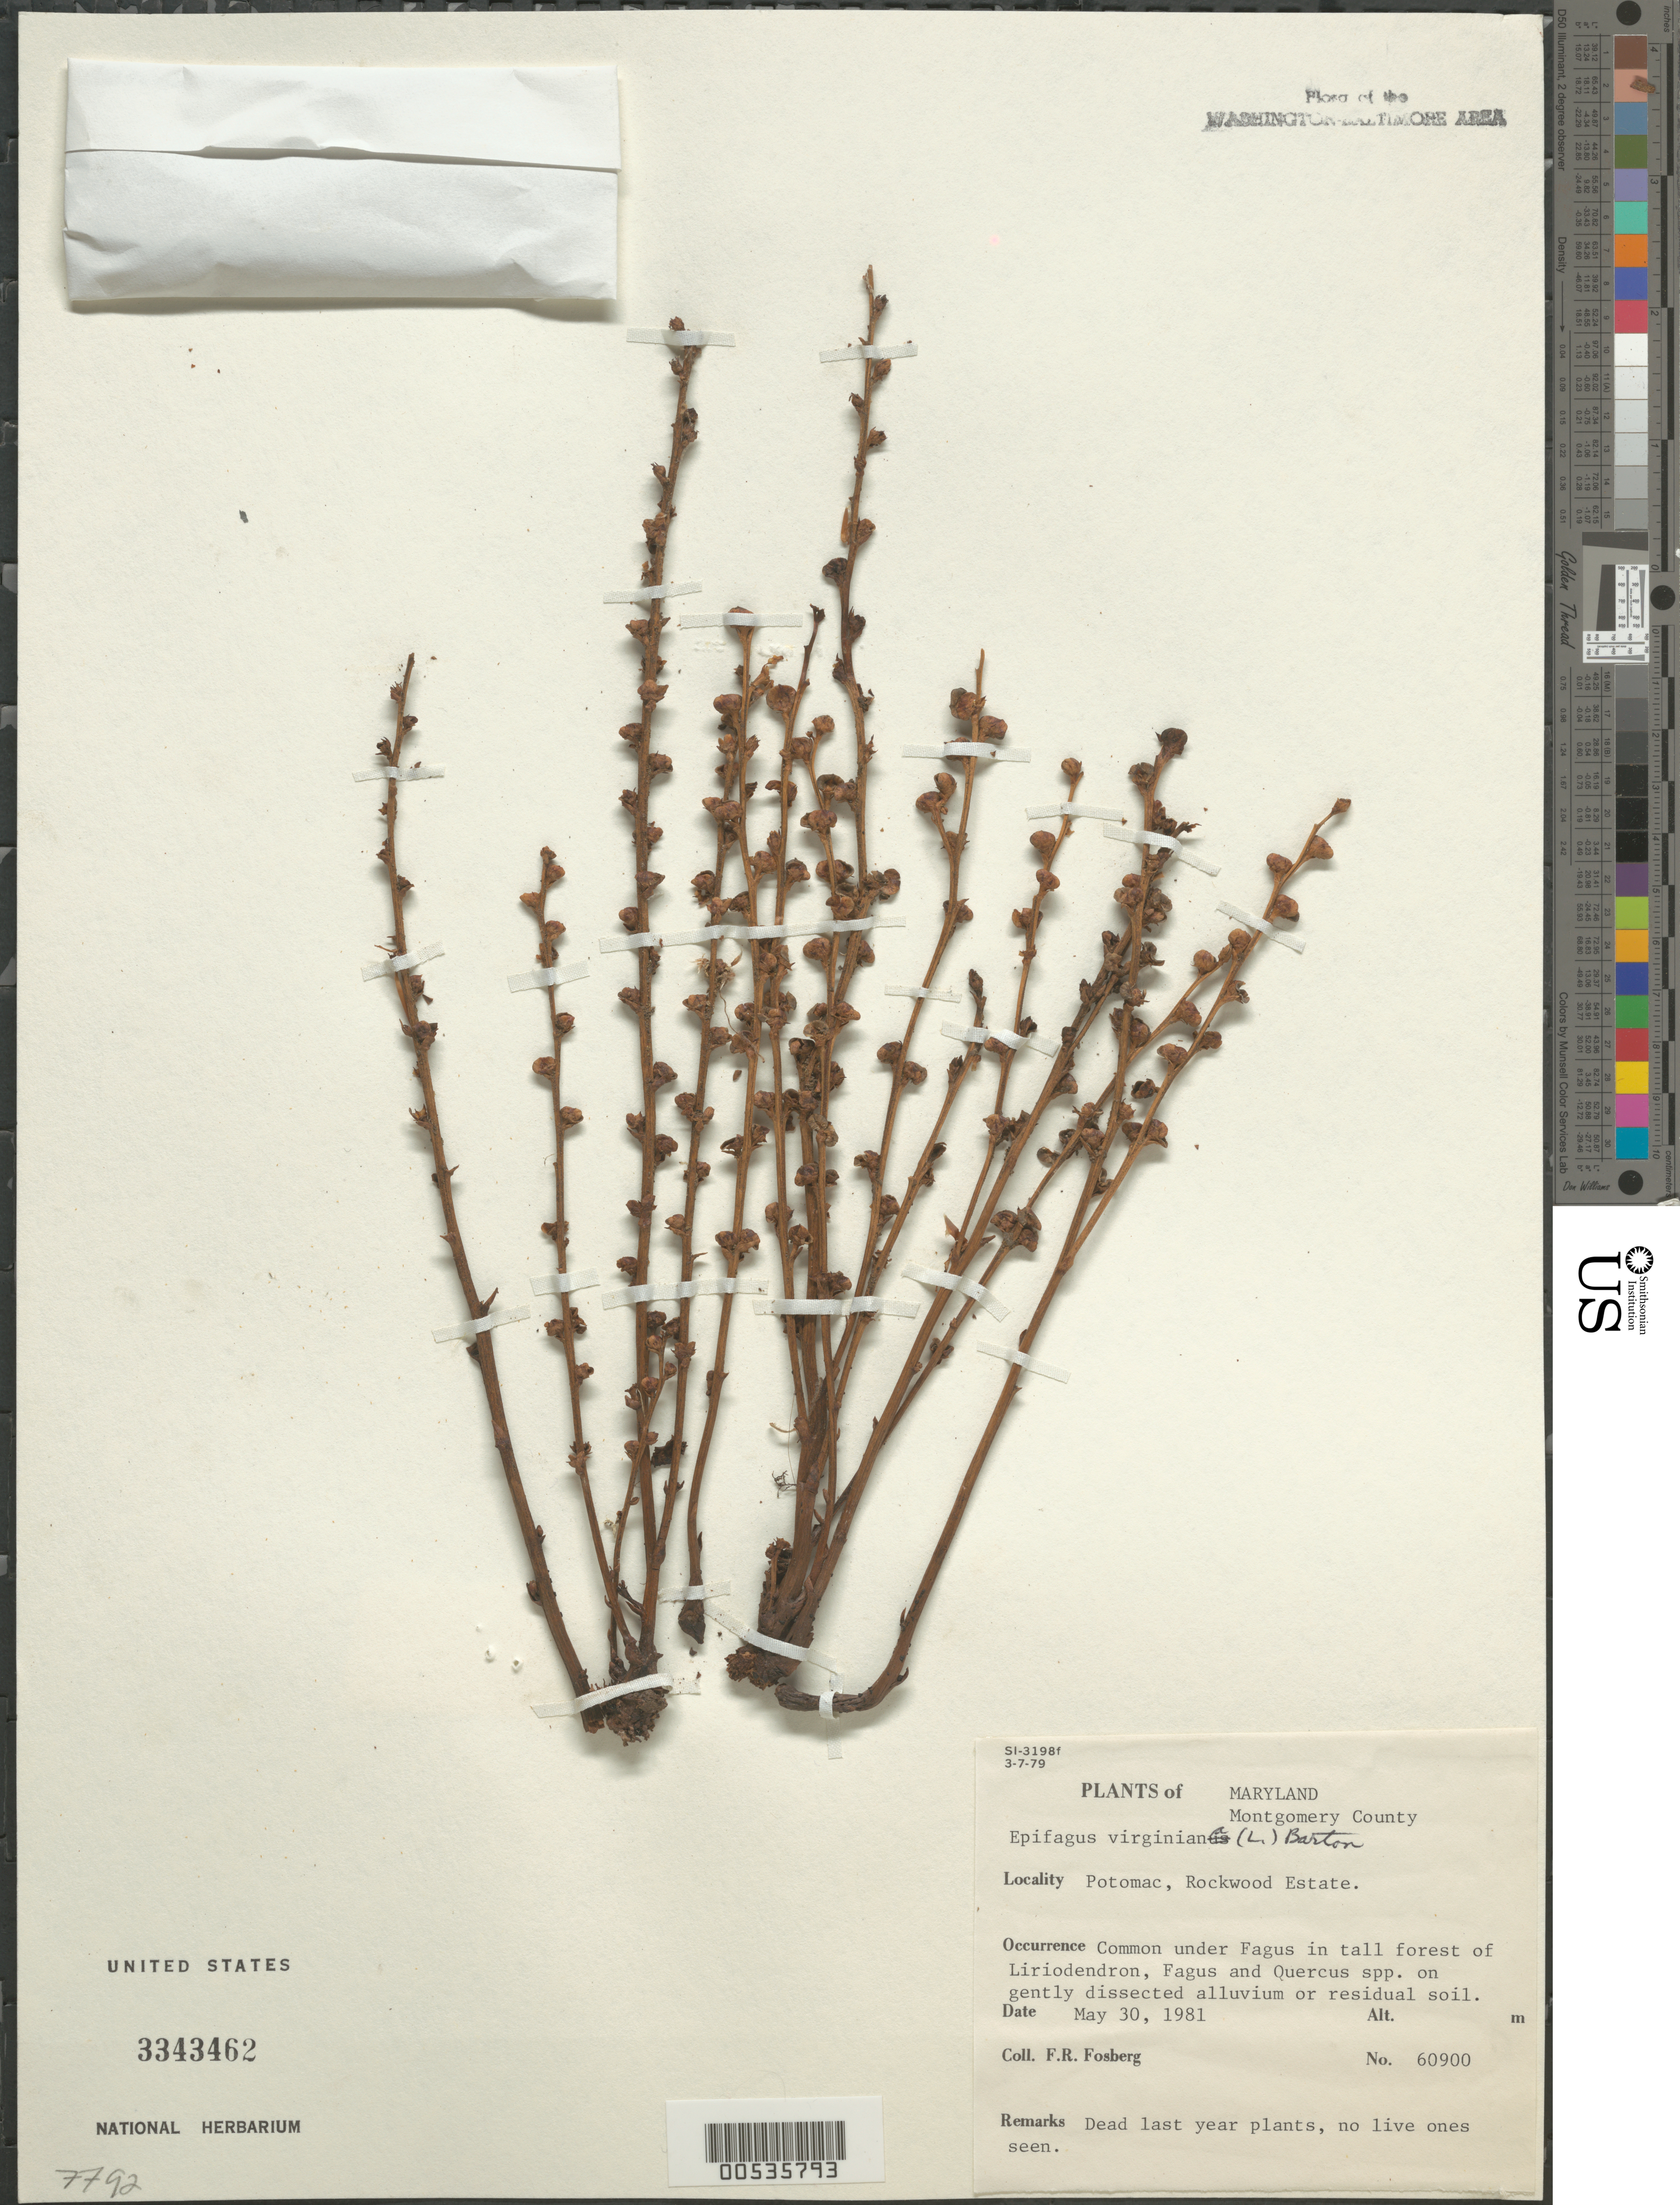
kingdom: Plantae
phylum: Tracheophyta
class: Magnoliopsida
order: Lamiales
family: Orobanchaceae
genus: Epifagus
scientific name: Epifagus virginiana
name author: (L.) W.P.C. Barton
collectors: F. R. Fosberg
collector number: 60900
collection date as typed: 30 May 1981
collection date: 1981-05-30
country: United States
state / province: Maryland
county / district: Montgomery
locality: Potomac, Rockwood Estates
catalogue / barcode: US 3343462